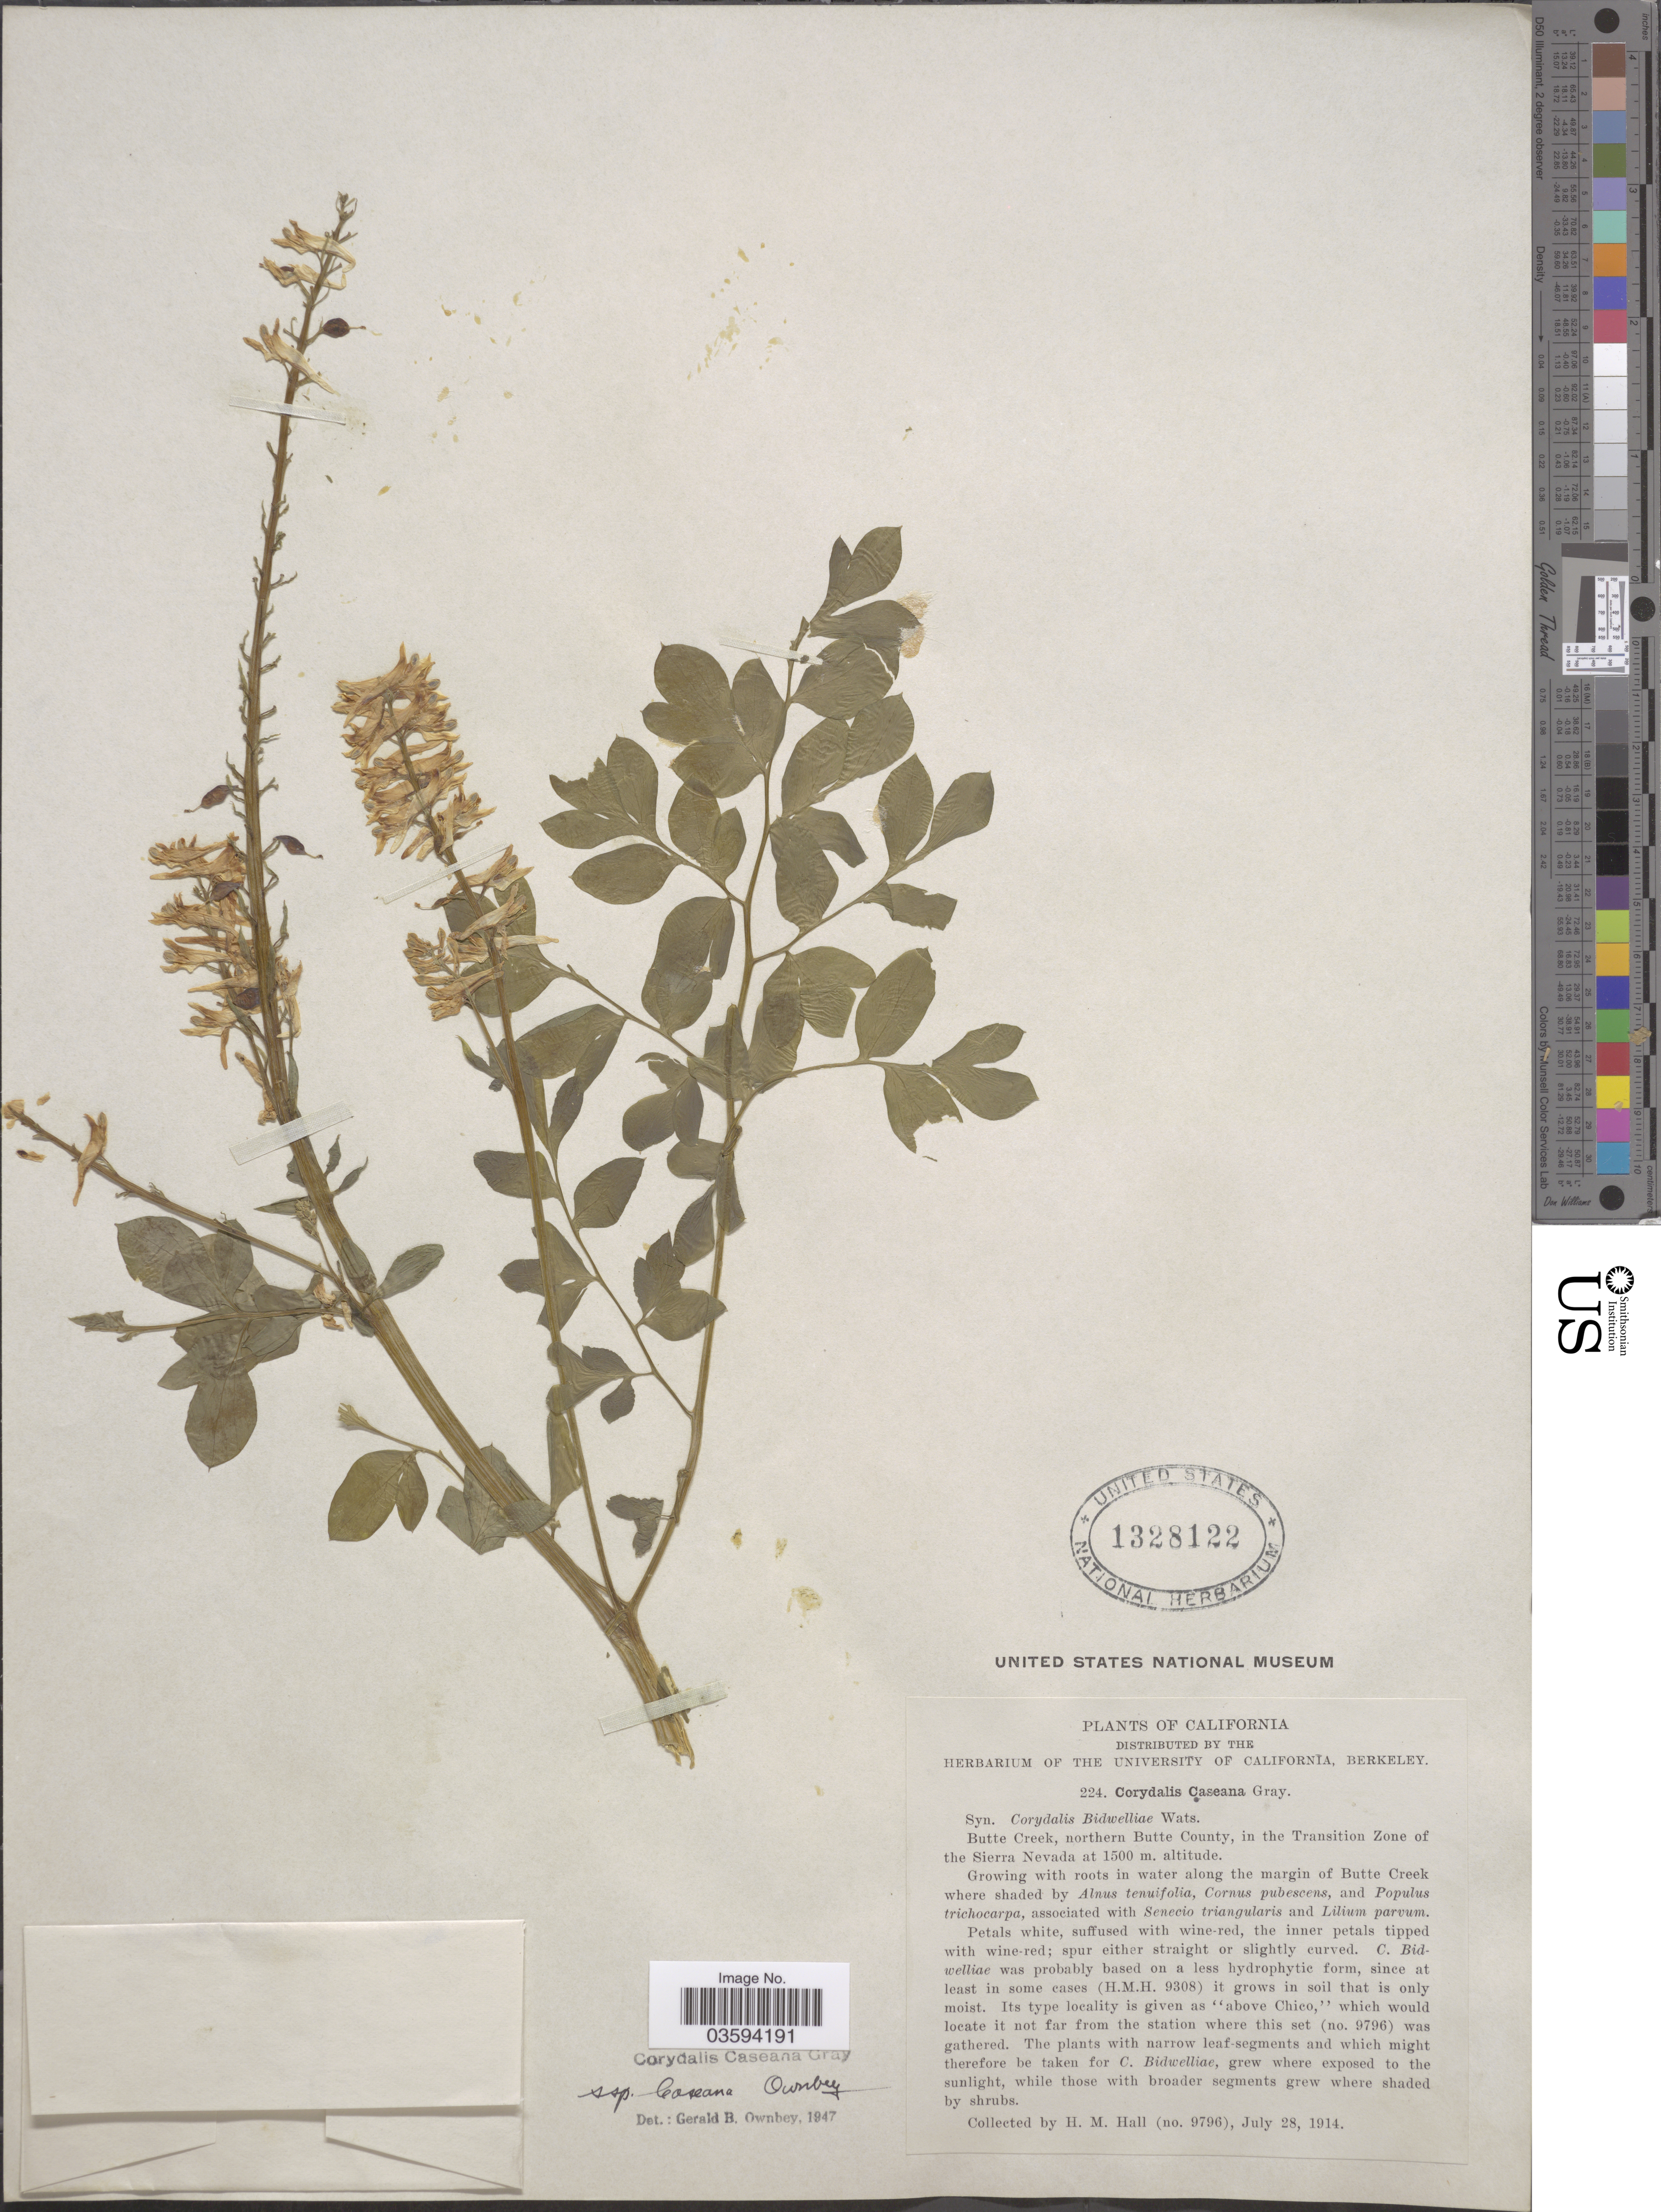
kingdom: Plantae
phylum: Tracheophyta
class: Magnoliopsida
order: Ranunculales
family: Papaveraceae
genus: Corydalis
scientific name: Corydalis caseana subsp. caseana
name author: A. Gray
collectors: H. M. Hall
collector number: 9796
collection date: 1914-07-28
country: United States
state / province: California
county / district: Butte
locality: Butte Creek, northern Butte County, in the Transition Zone of the Sierra Nevada.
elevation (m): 1500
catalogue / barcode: US 1328122